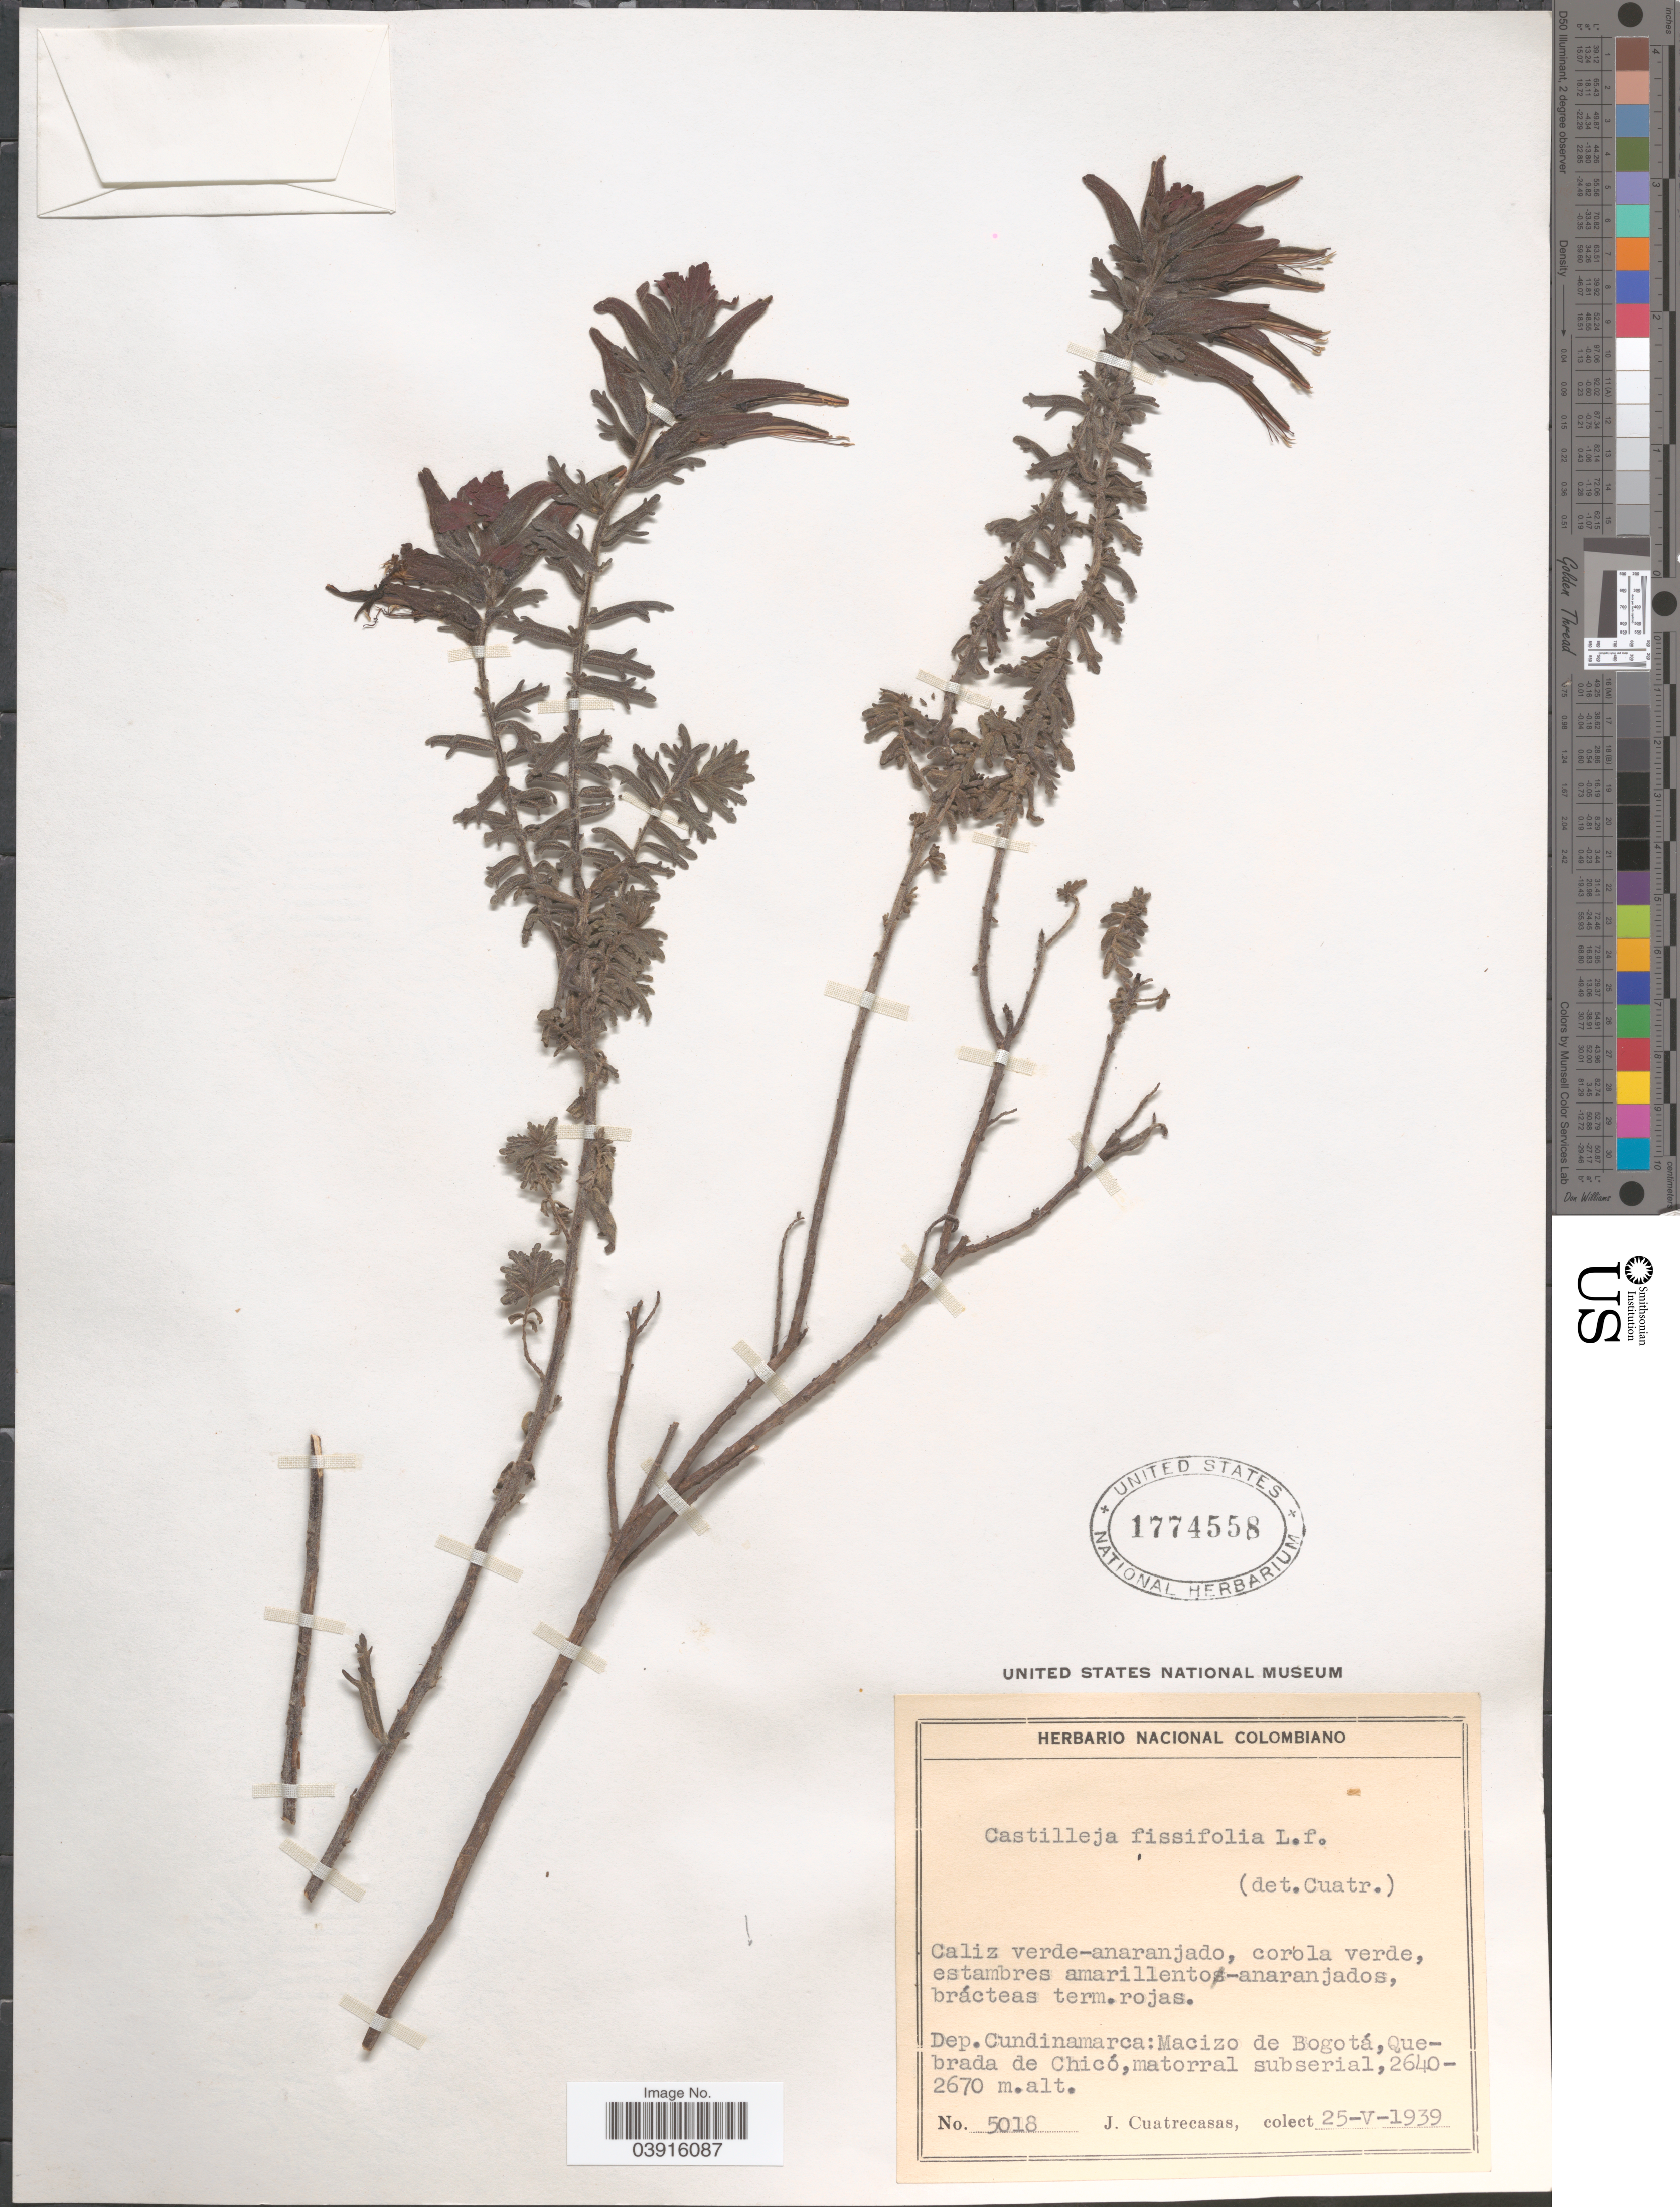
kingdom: Plantae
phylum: Tracheophyta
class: Magnoliopsida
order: Lamiales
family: Orobanchaceae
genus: Castilleja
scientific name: Castilleja fissifolia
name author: L. f.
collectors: J. Cuatrecasas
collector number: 5018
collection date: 1939-05-25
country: Colombia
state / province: Cundinamarca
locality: Dep. Cundinamarca: Macizo de Bogotá, Quebrada de Chicó.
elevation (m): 2640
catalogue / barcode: US 1774558